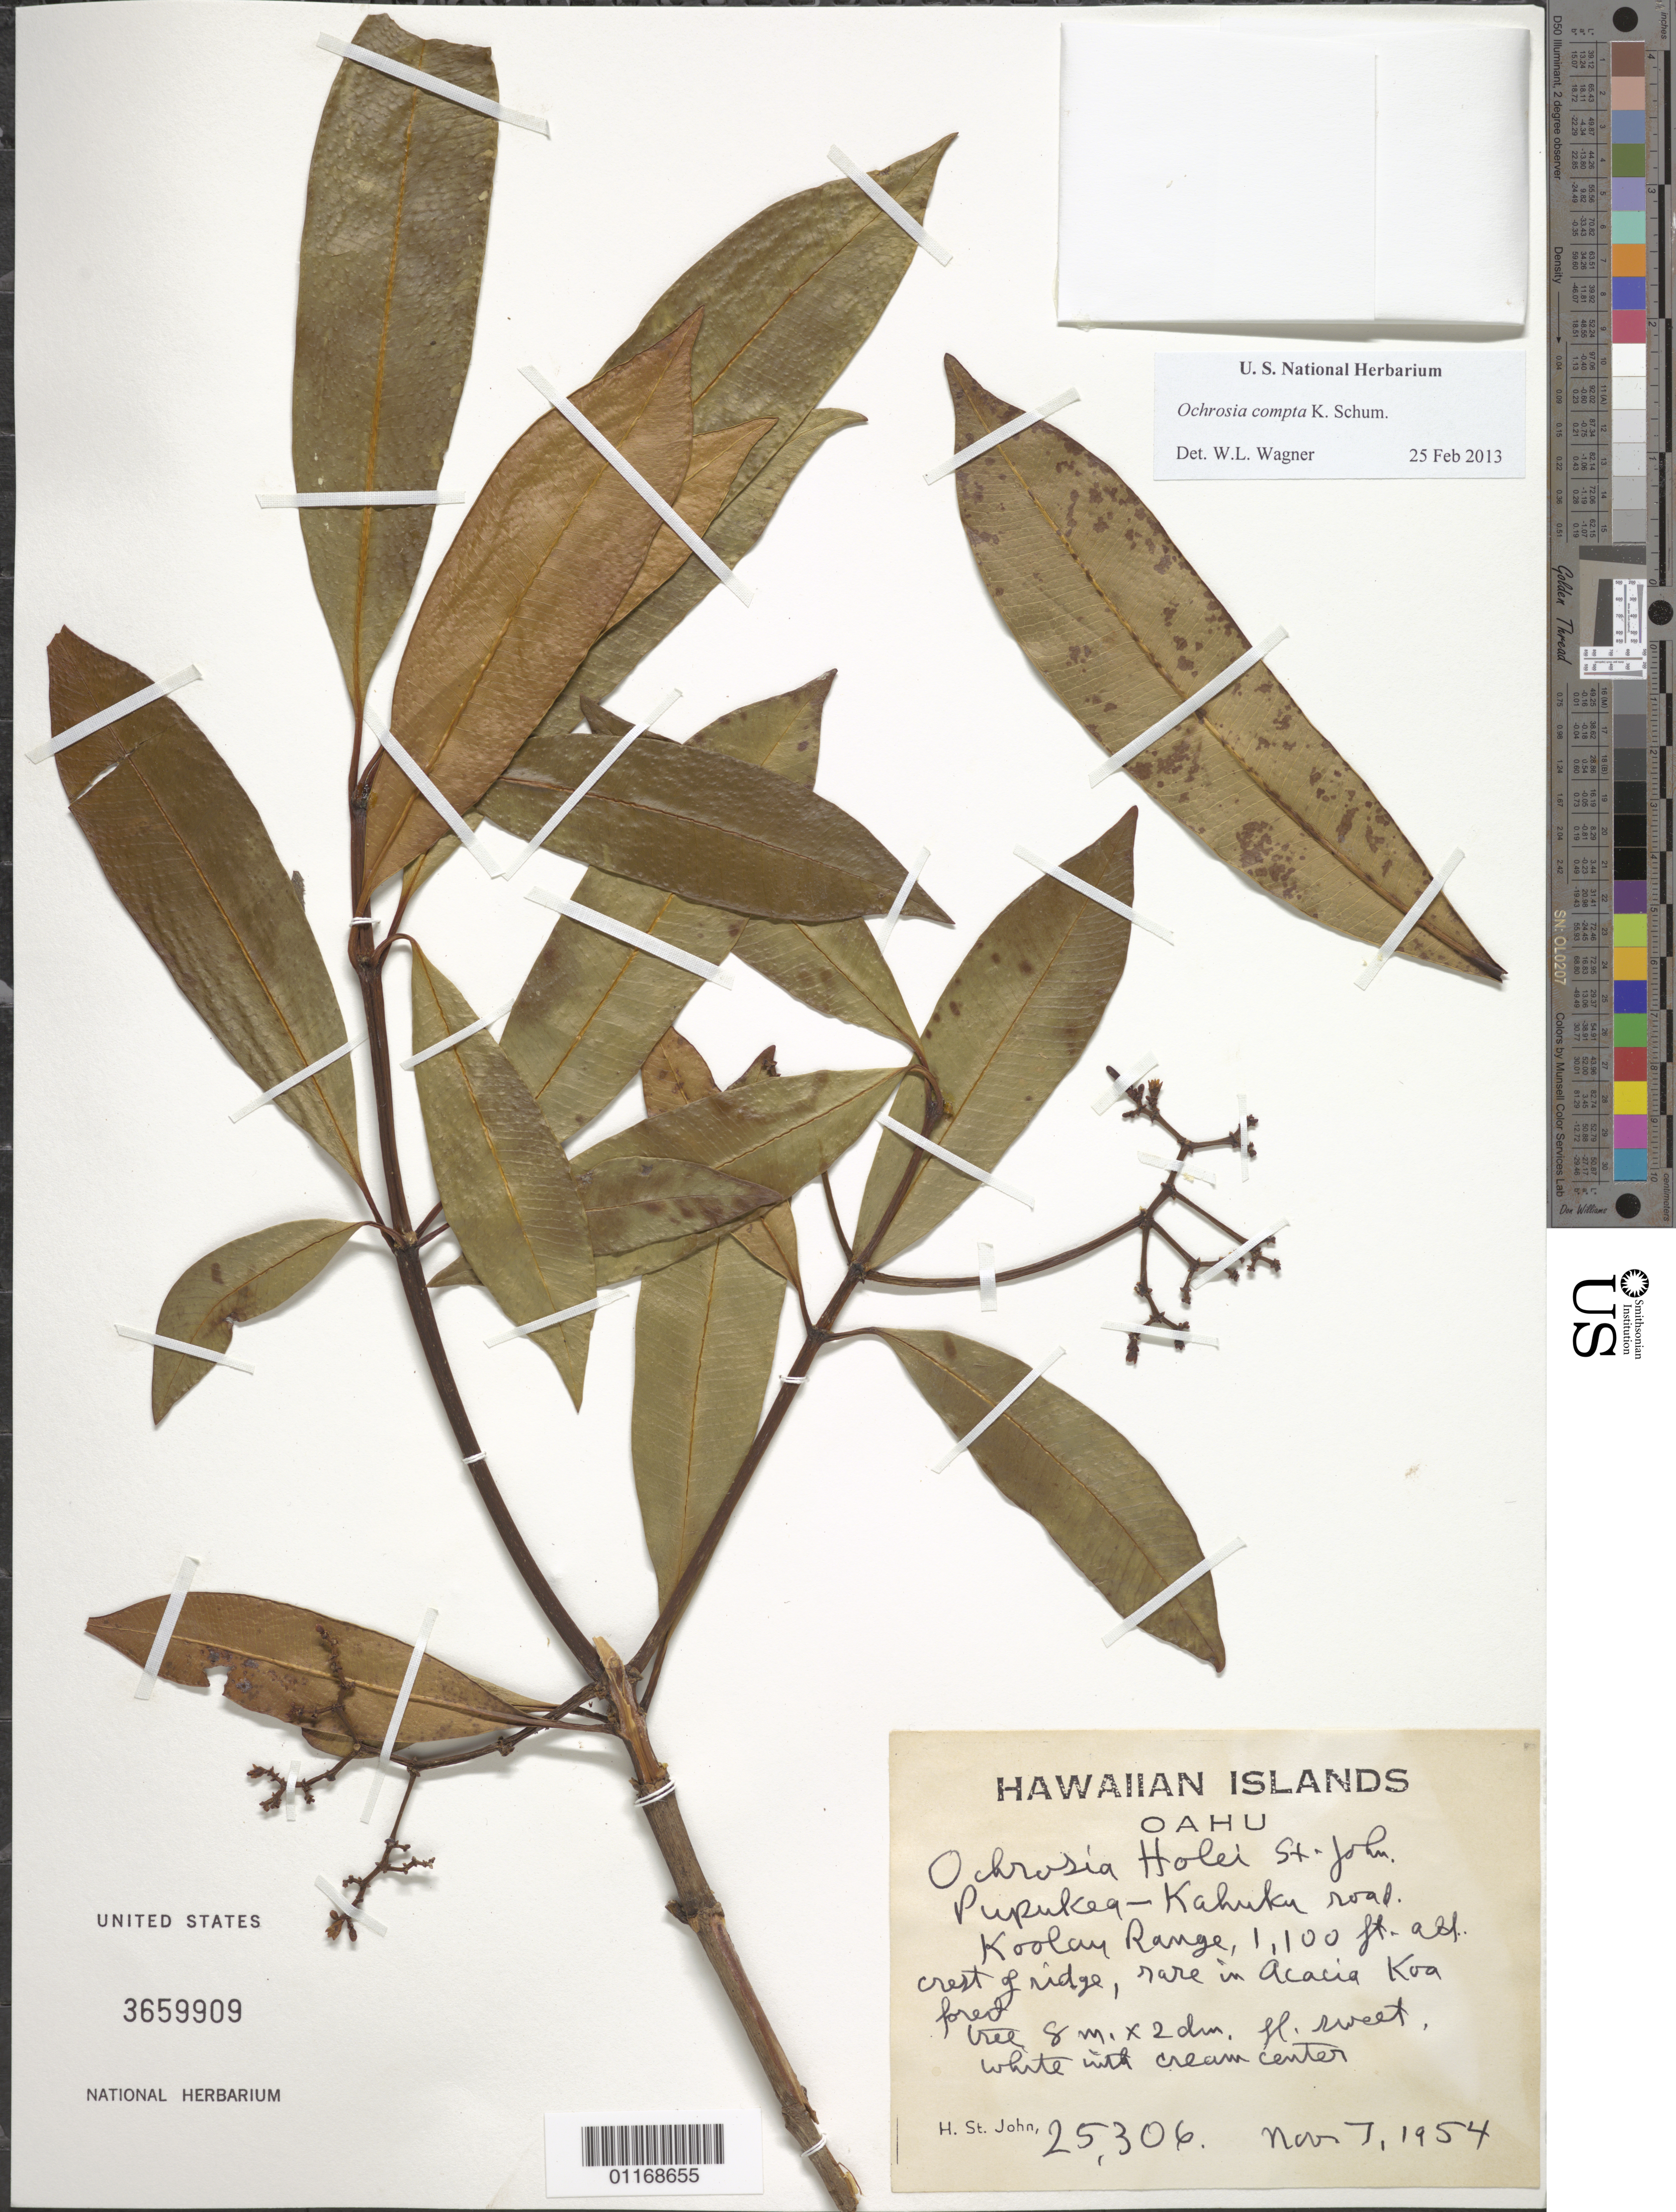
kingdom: Plantae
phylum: Tracheophyta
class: Magnoliopsida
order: Gentianales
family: Apocynaceae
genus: Ochrosia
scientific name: Ochrosia compta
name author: K. Schum.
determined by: Wagner, W. L., (BOT), Smithsonian Institution - National Museum of Natural History (UNITED STATES)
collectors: H. St. John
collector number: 25306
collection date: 1954-11-07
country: United States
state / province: Hawaii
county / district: Honolulu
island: Oahu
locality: Pupukea-Kahuku Road. Koolau Range, crest of ridge.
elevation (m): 335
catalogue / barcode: US 3659909